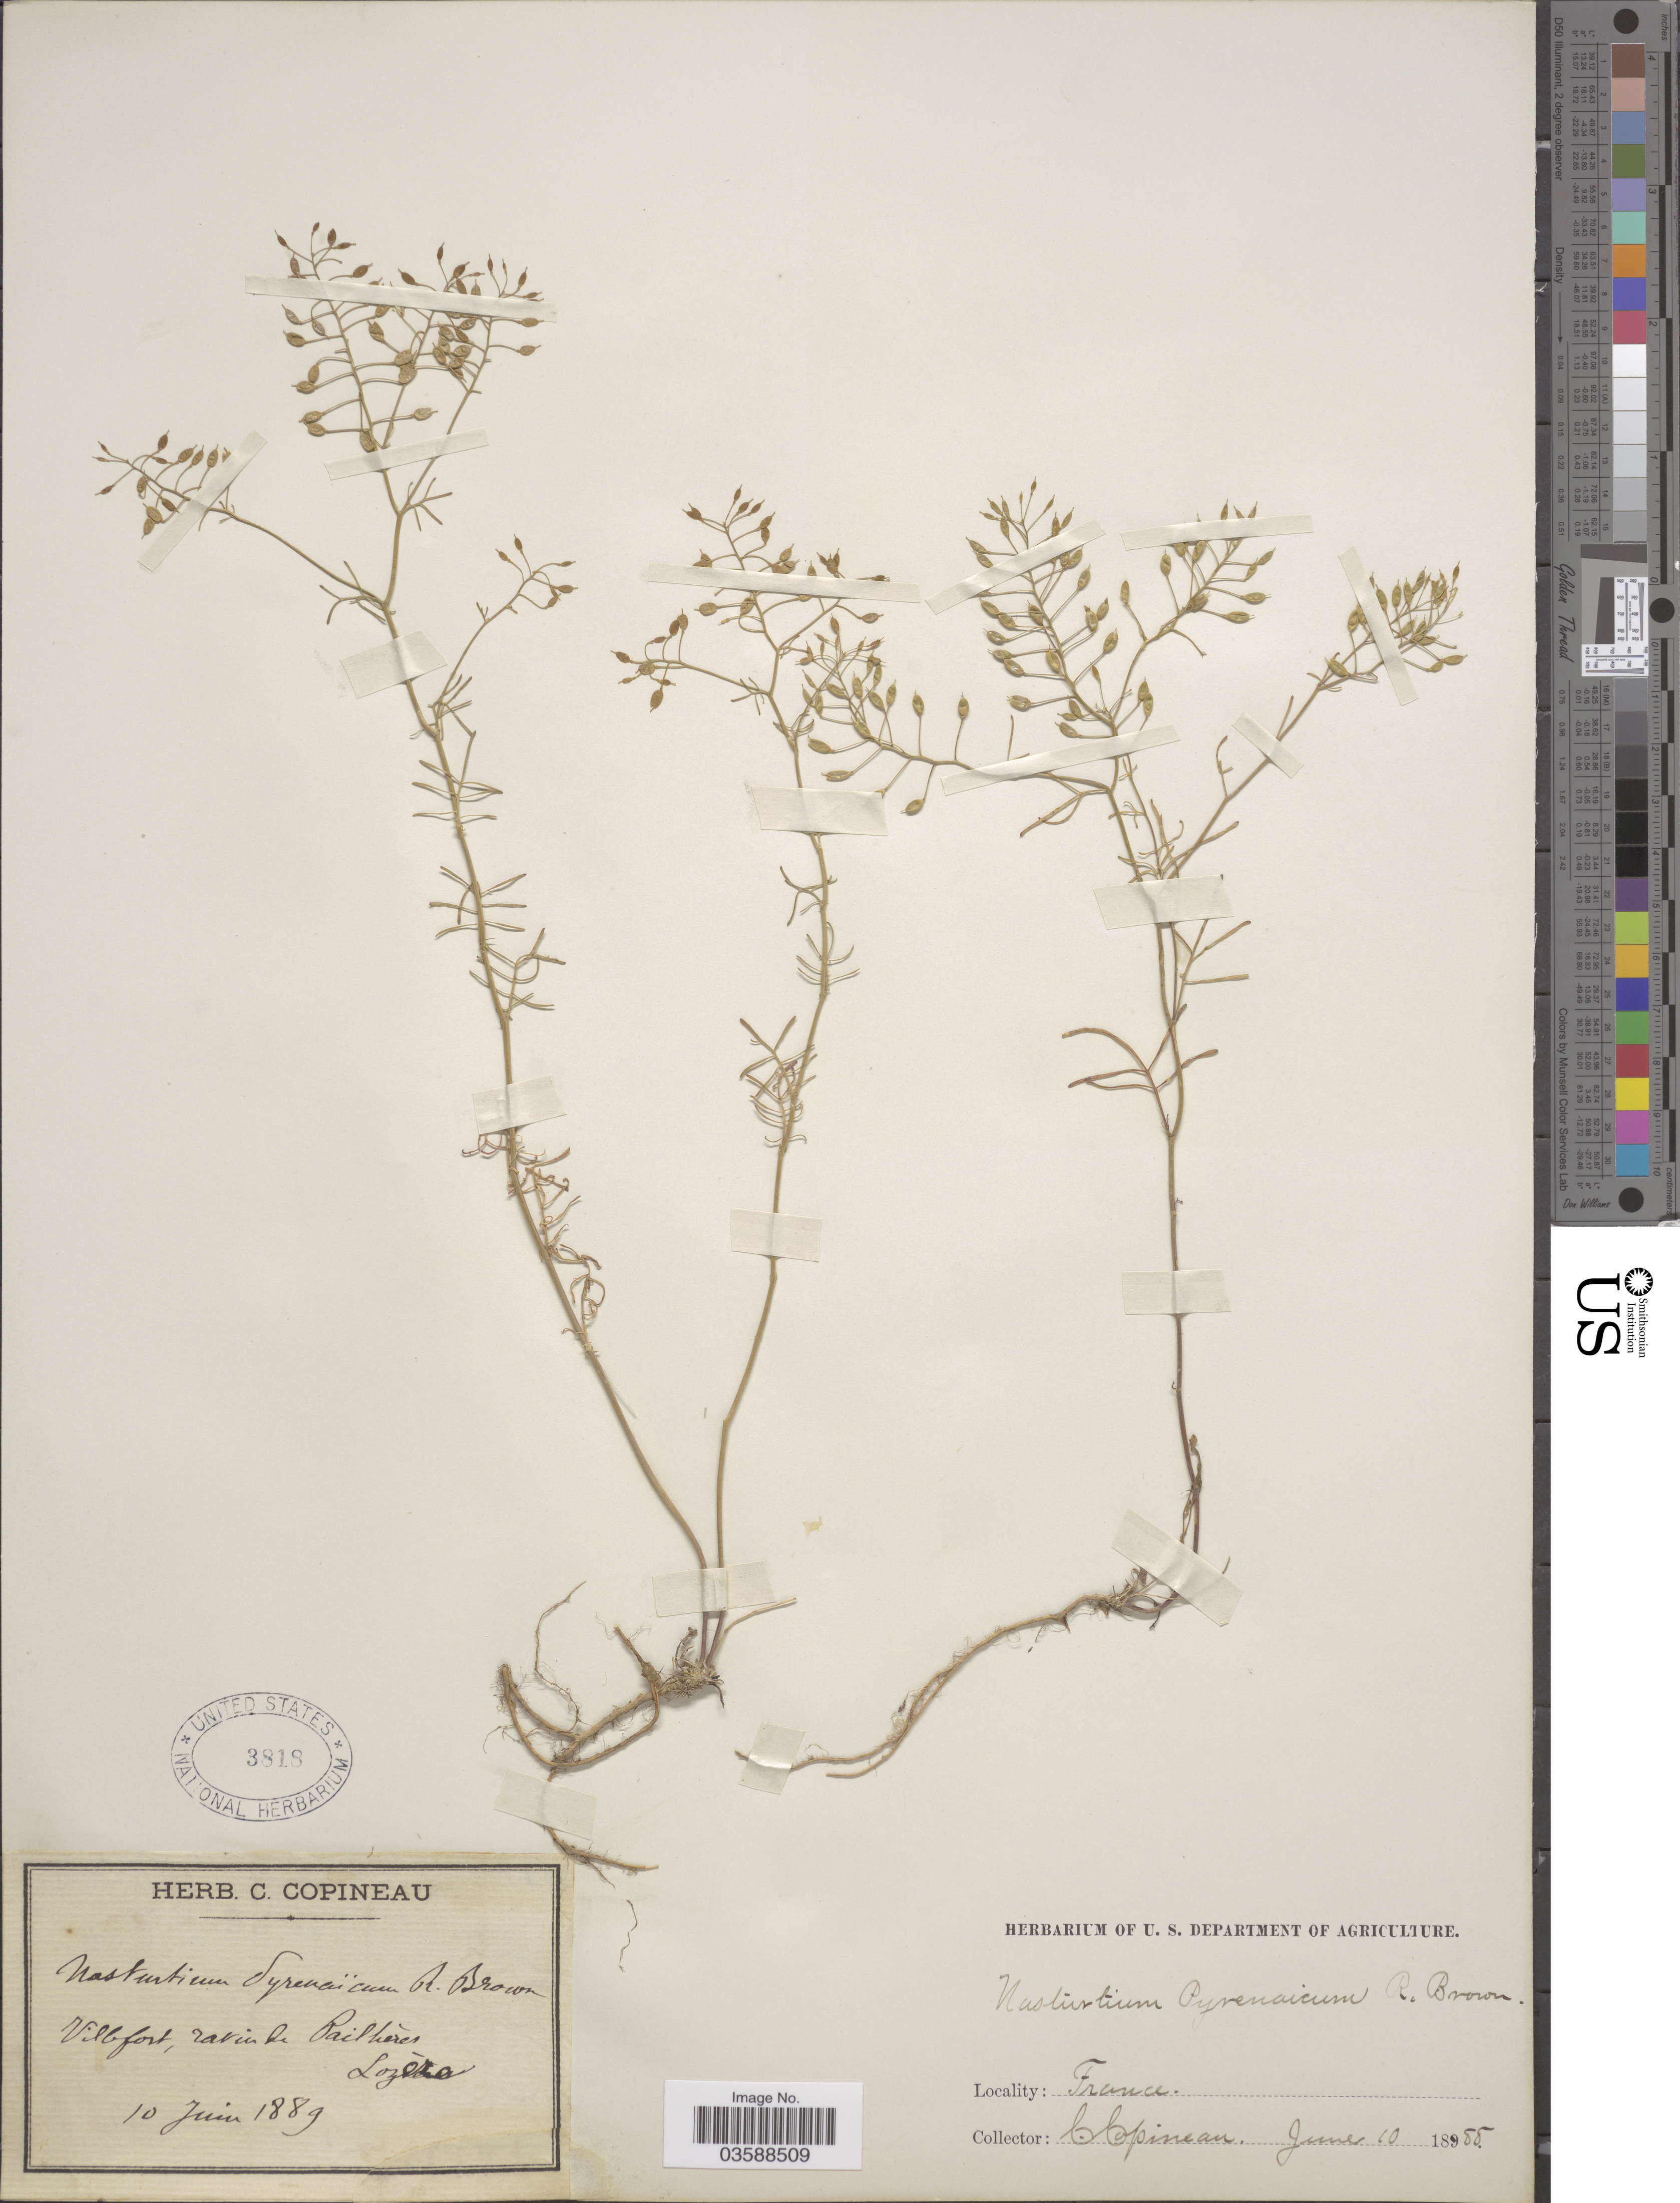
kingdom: Plantae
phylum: Tracheophyta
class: Magnoliopsida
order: Brassicales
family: Brassicaceae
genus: Rorippa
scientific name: Rorippa pyrenaica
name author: (All.) Rchb.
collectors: C. Copineau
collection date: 1889-06-10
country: France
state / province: Occitanie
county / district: Lozère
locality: Villefort, ravin de Pailhères, Lozère [Villefort, ravine of Palhères, Lozère]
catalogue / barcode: US 3818